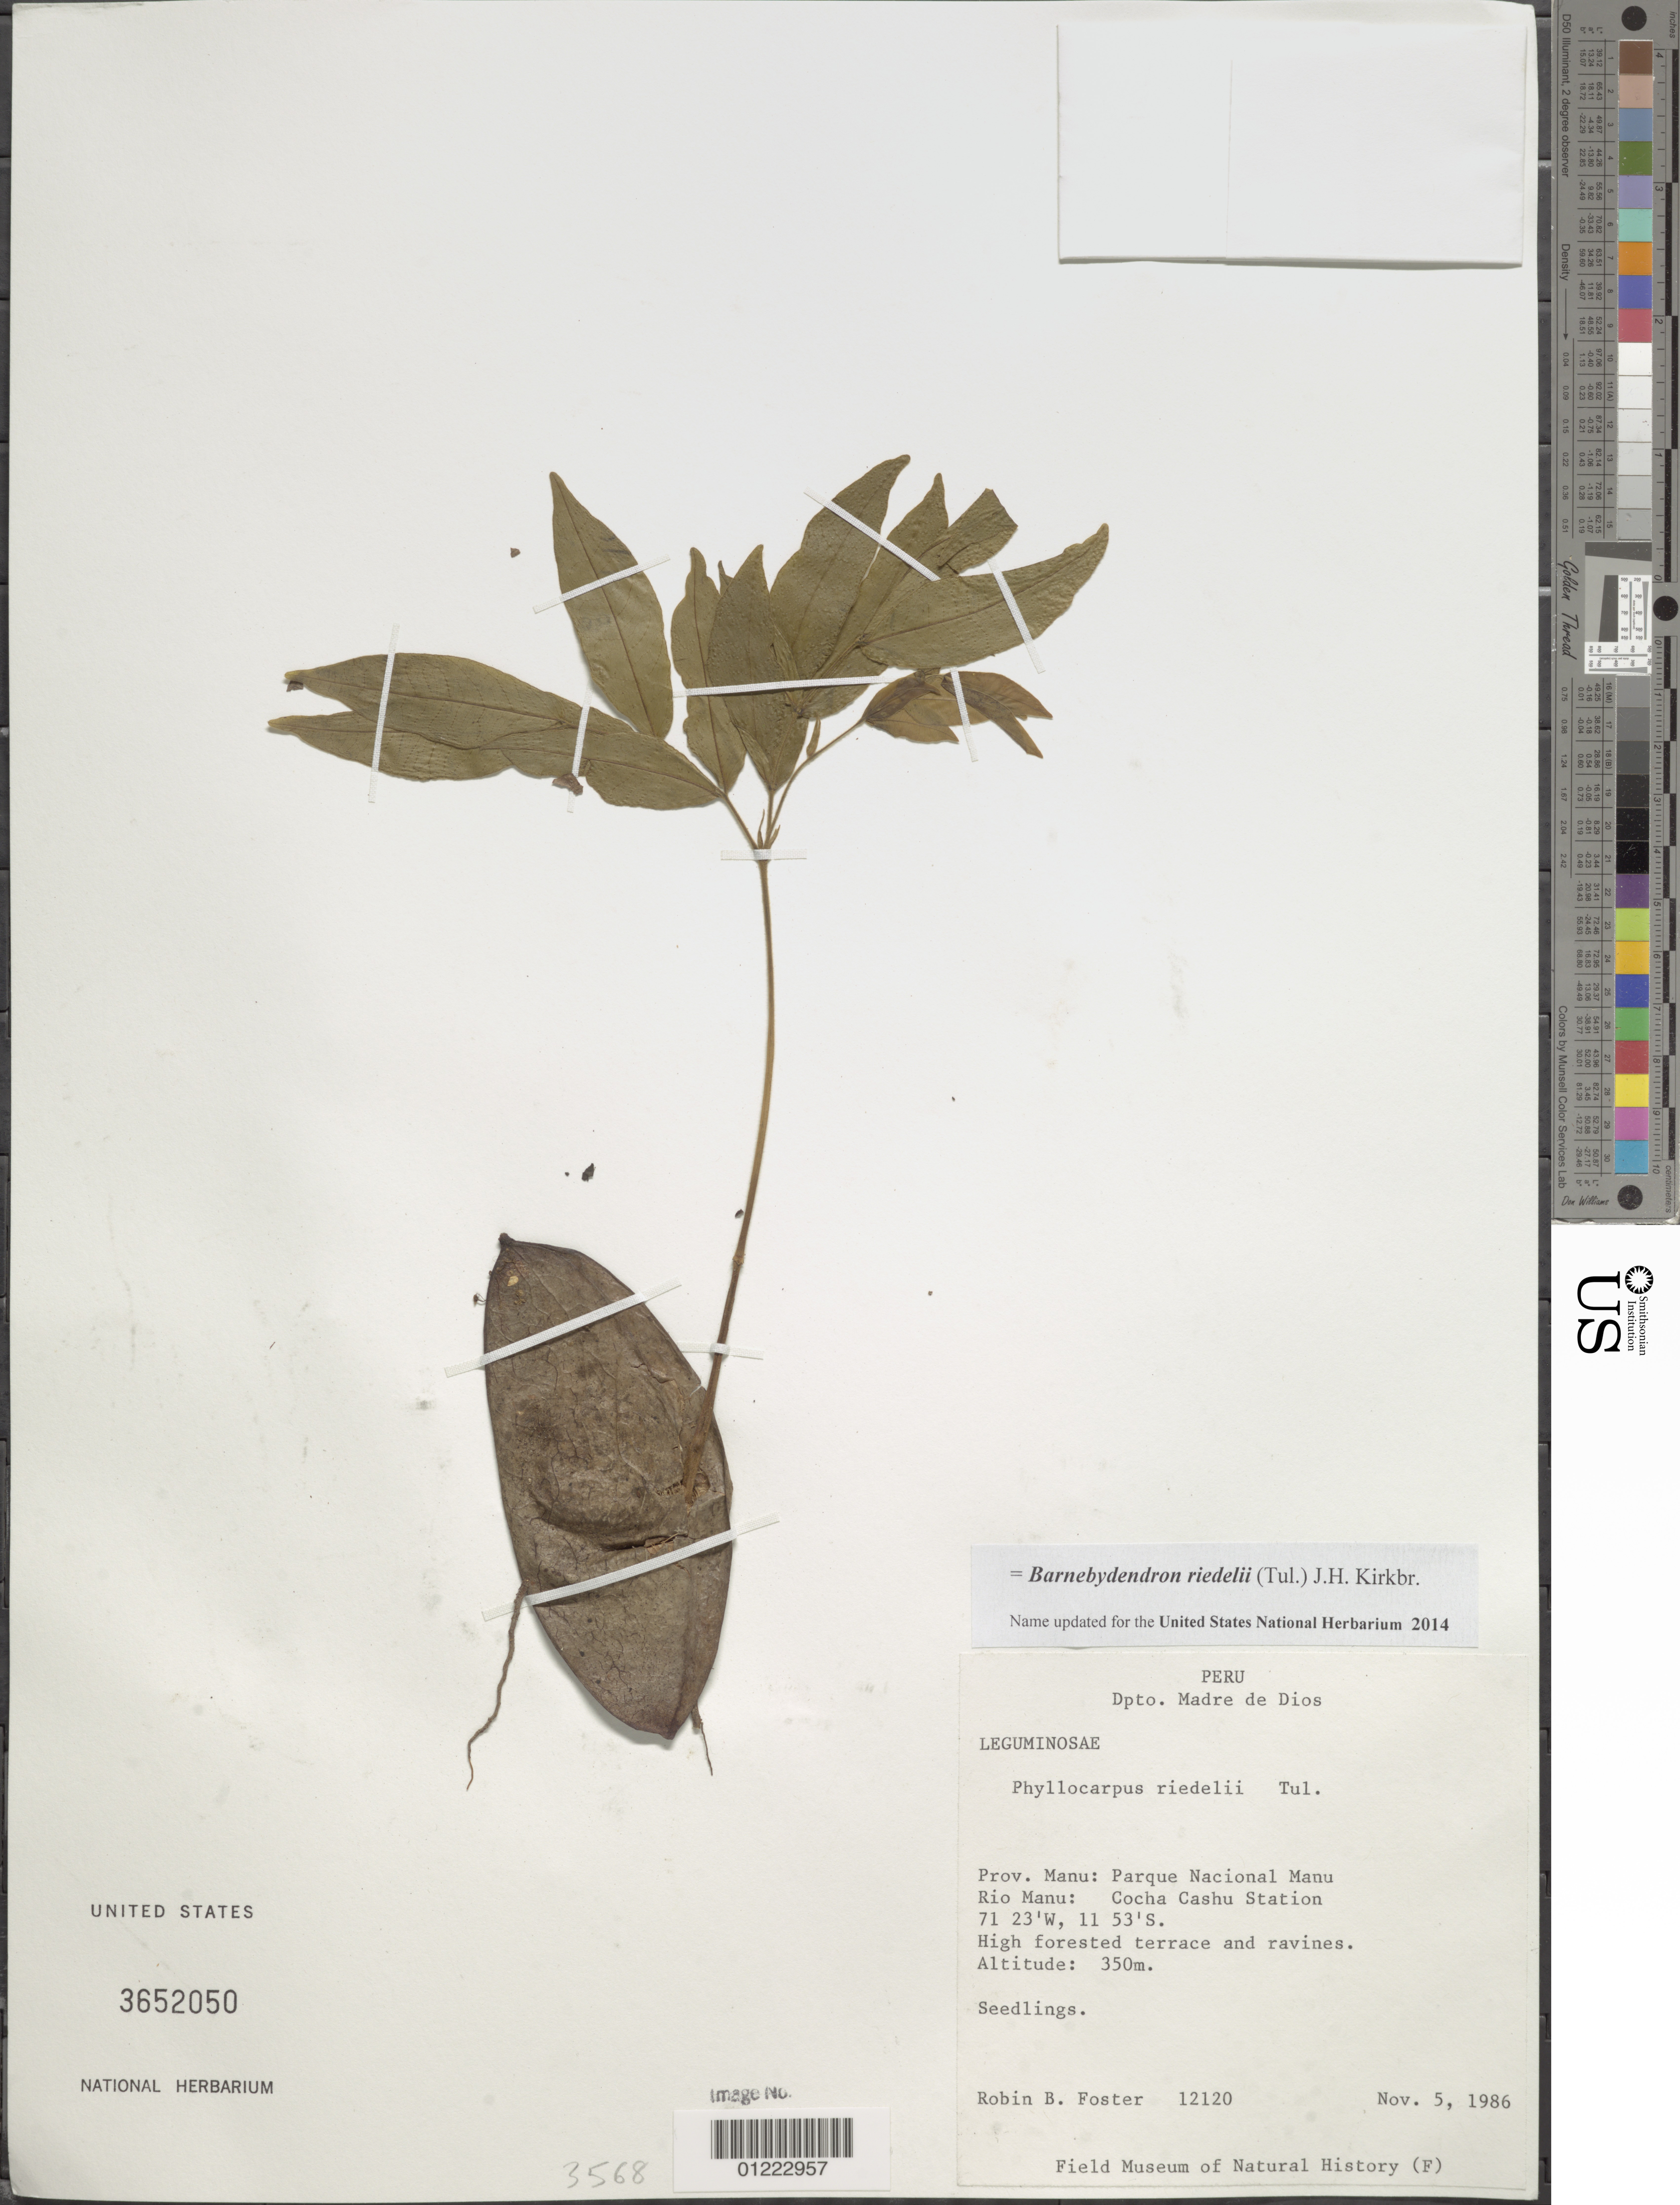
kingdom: Plantae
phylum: Tracheophyta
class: Magnoliopsida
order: Fabales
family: Fabaceae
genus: Barnebydendron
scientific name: Barnebydendron riedelii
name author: (Tul.) J.H. Kirkbr.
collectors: R. B. Foster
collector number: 12120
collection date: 1986-11-05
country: Peru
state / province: Madre de Dios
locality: Prov. Manu: Parque Nacional Manu Rio Manu: Cocha Cashu Station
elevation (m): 350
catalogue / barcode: US 3652050